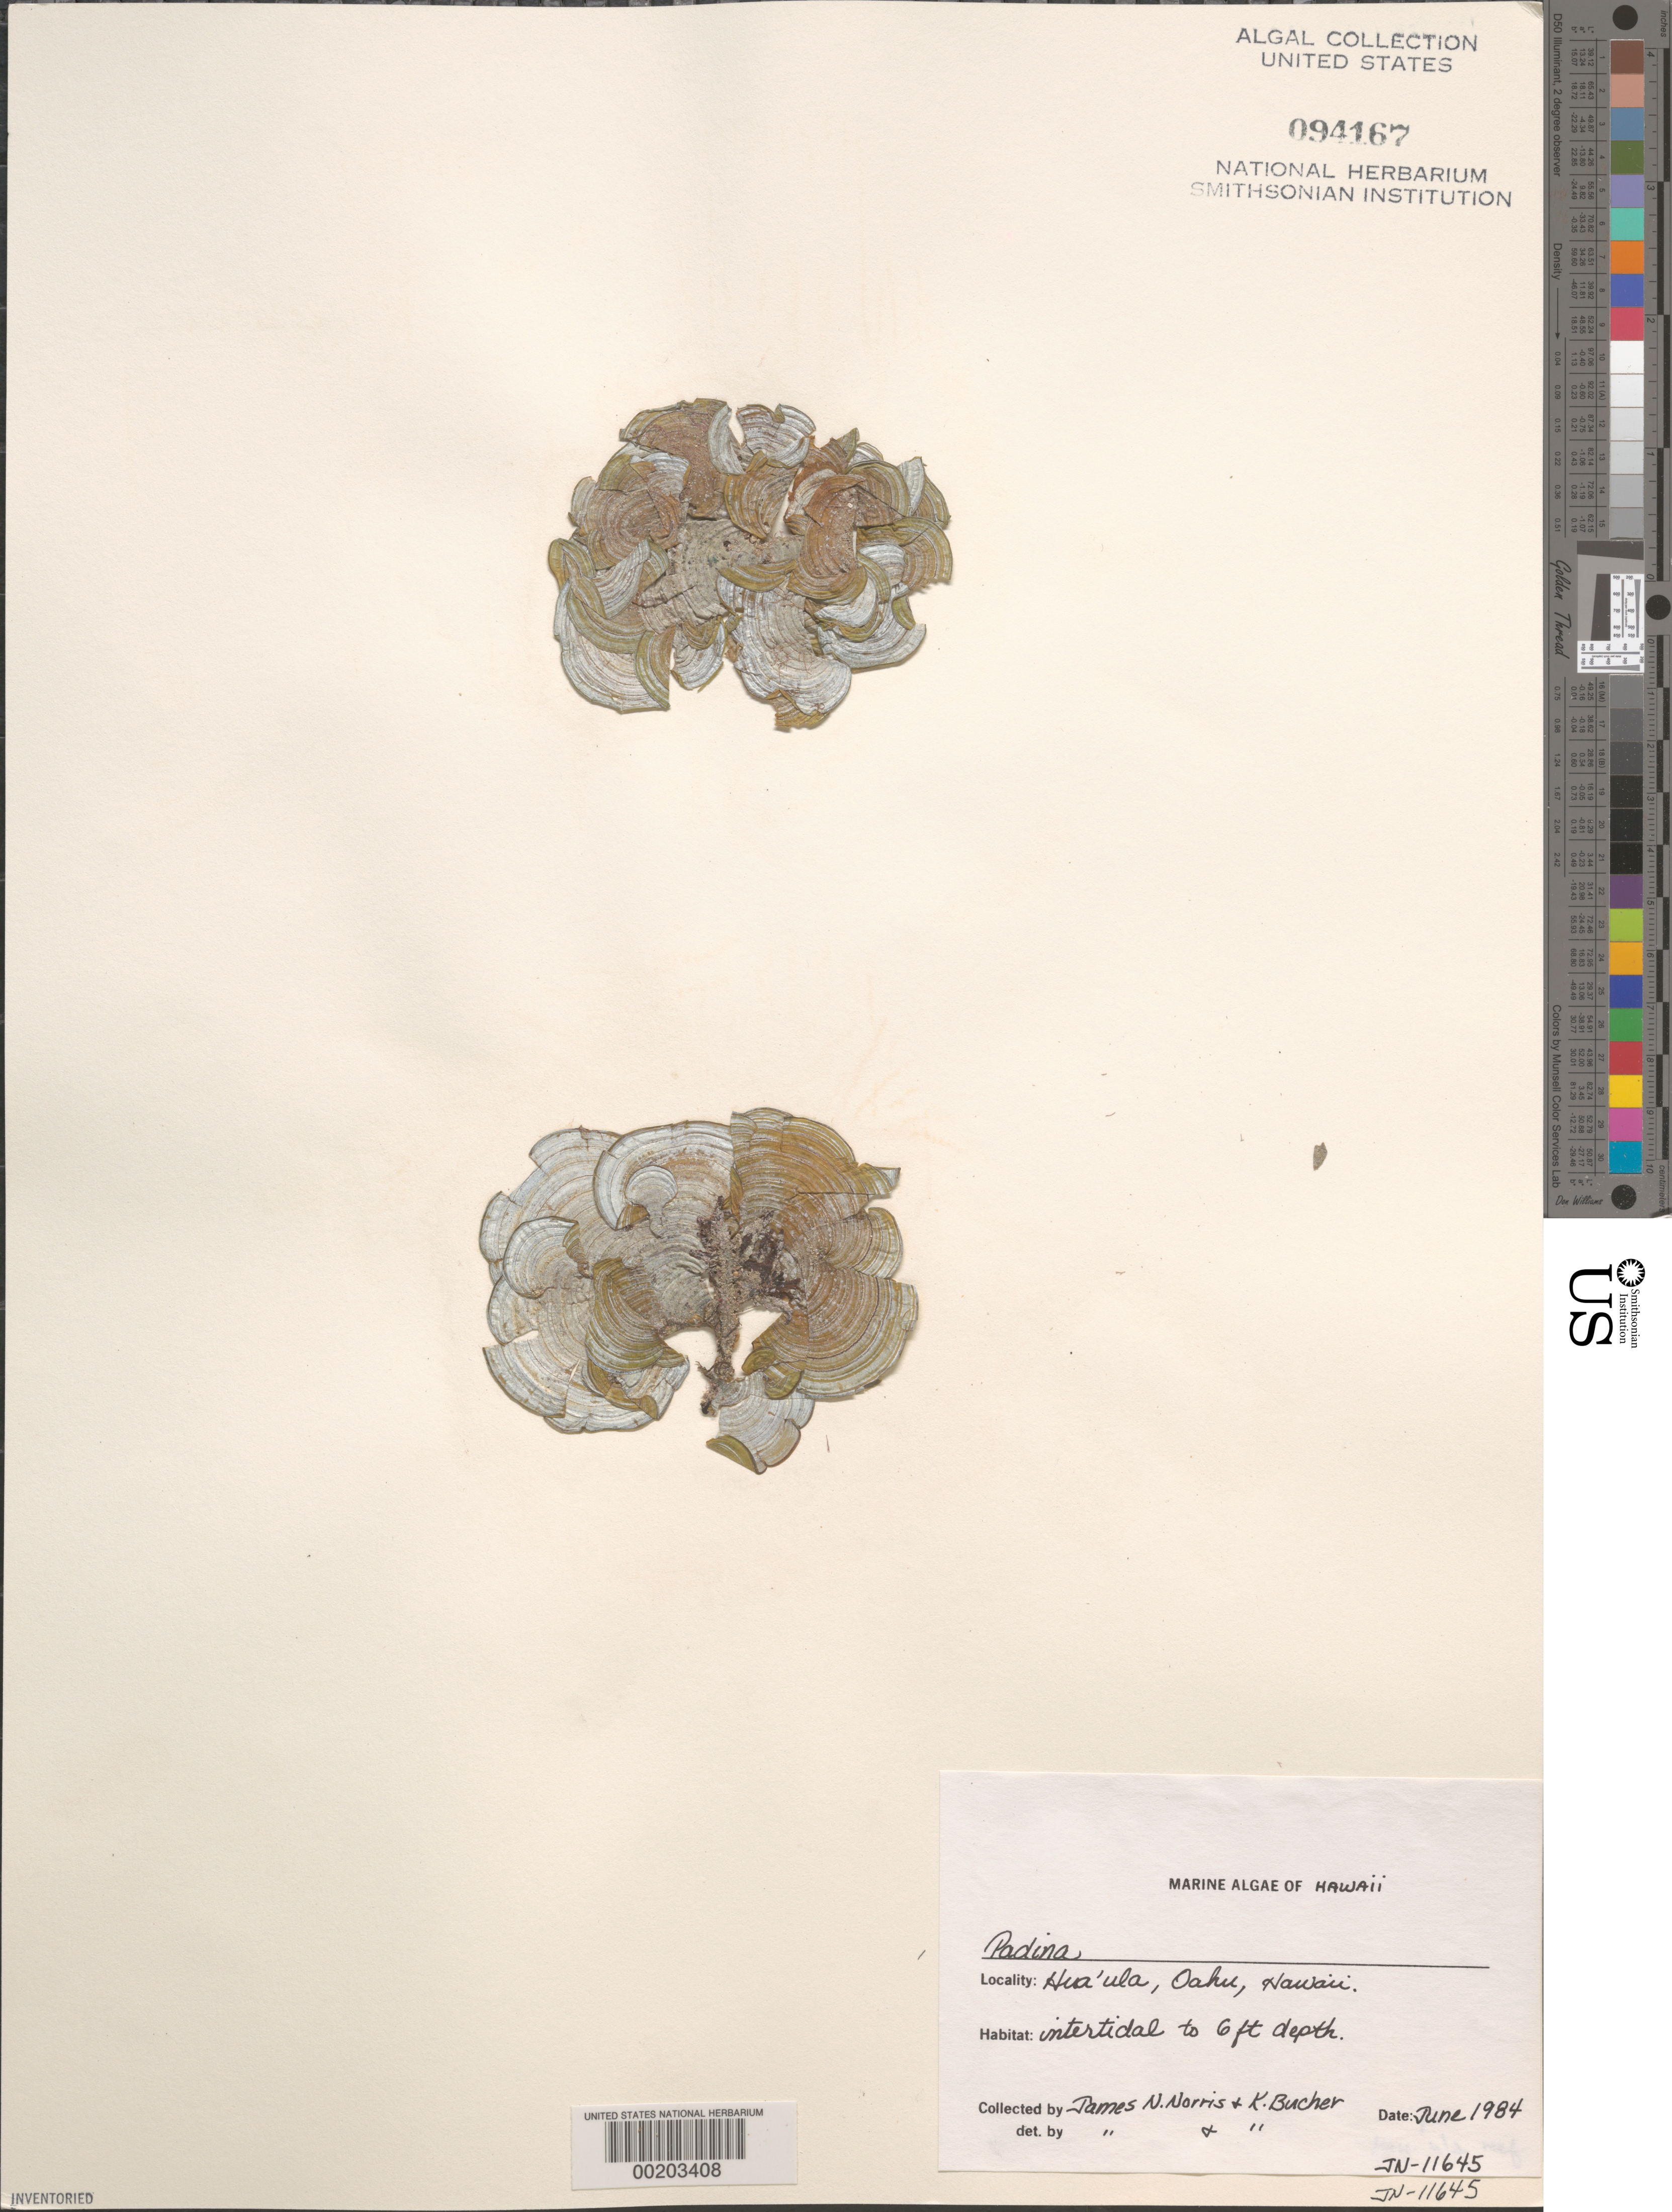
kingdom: Chromista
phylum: Ochrophyta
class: Phaeophyceae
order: Dictyotales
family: Dictyotaceae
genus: Padina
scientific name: Padina sp.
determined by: Norris, J. N.; Bucher, K. E.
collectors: J. N. Norris & K. E. Bucher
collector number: JN-11645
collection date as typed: Jun 1984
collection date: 1984-06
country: United States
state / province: Hawaii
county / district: Honolulu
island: Oahu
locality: Hua'ula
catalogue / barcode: US 94167